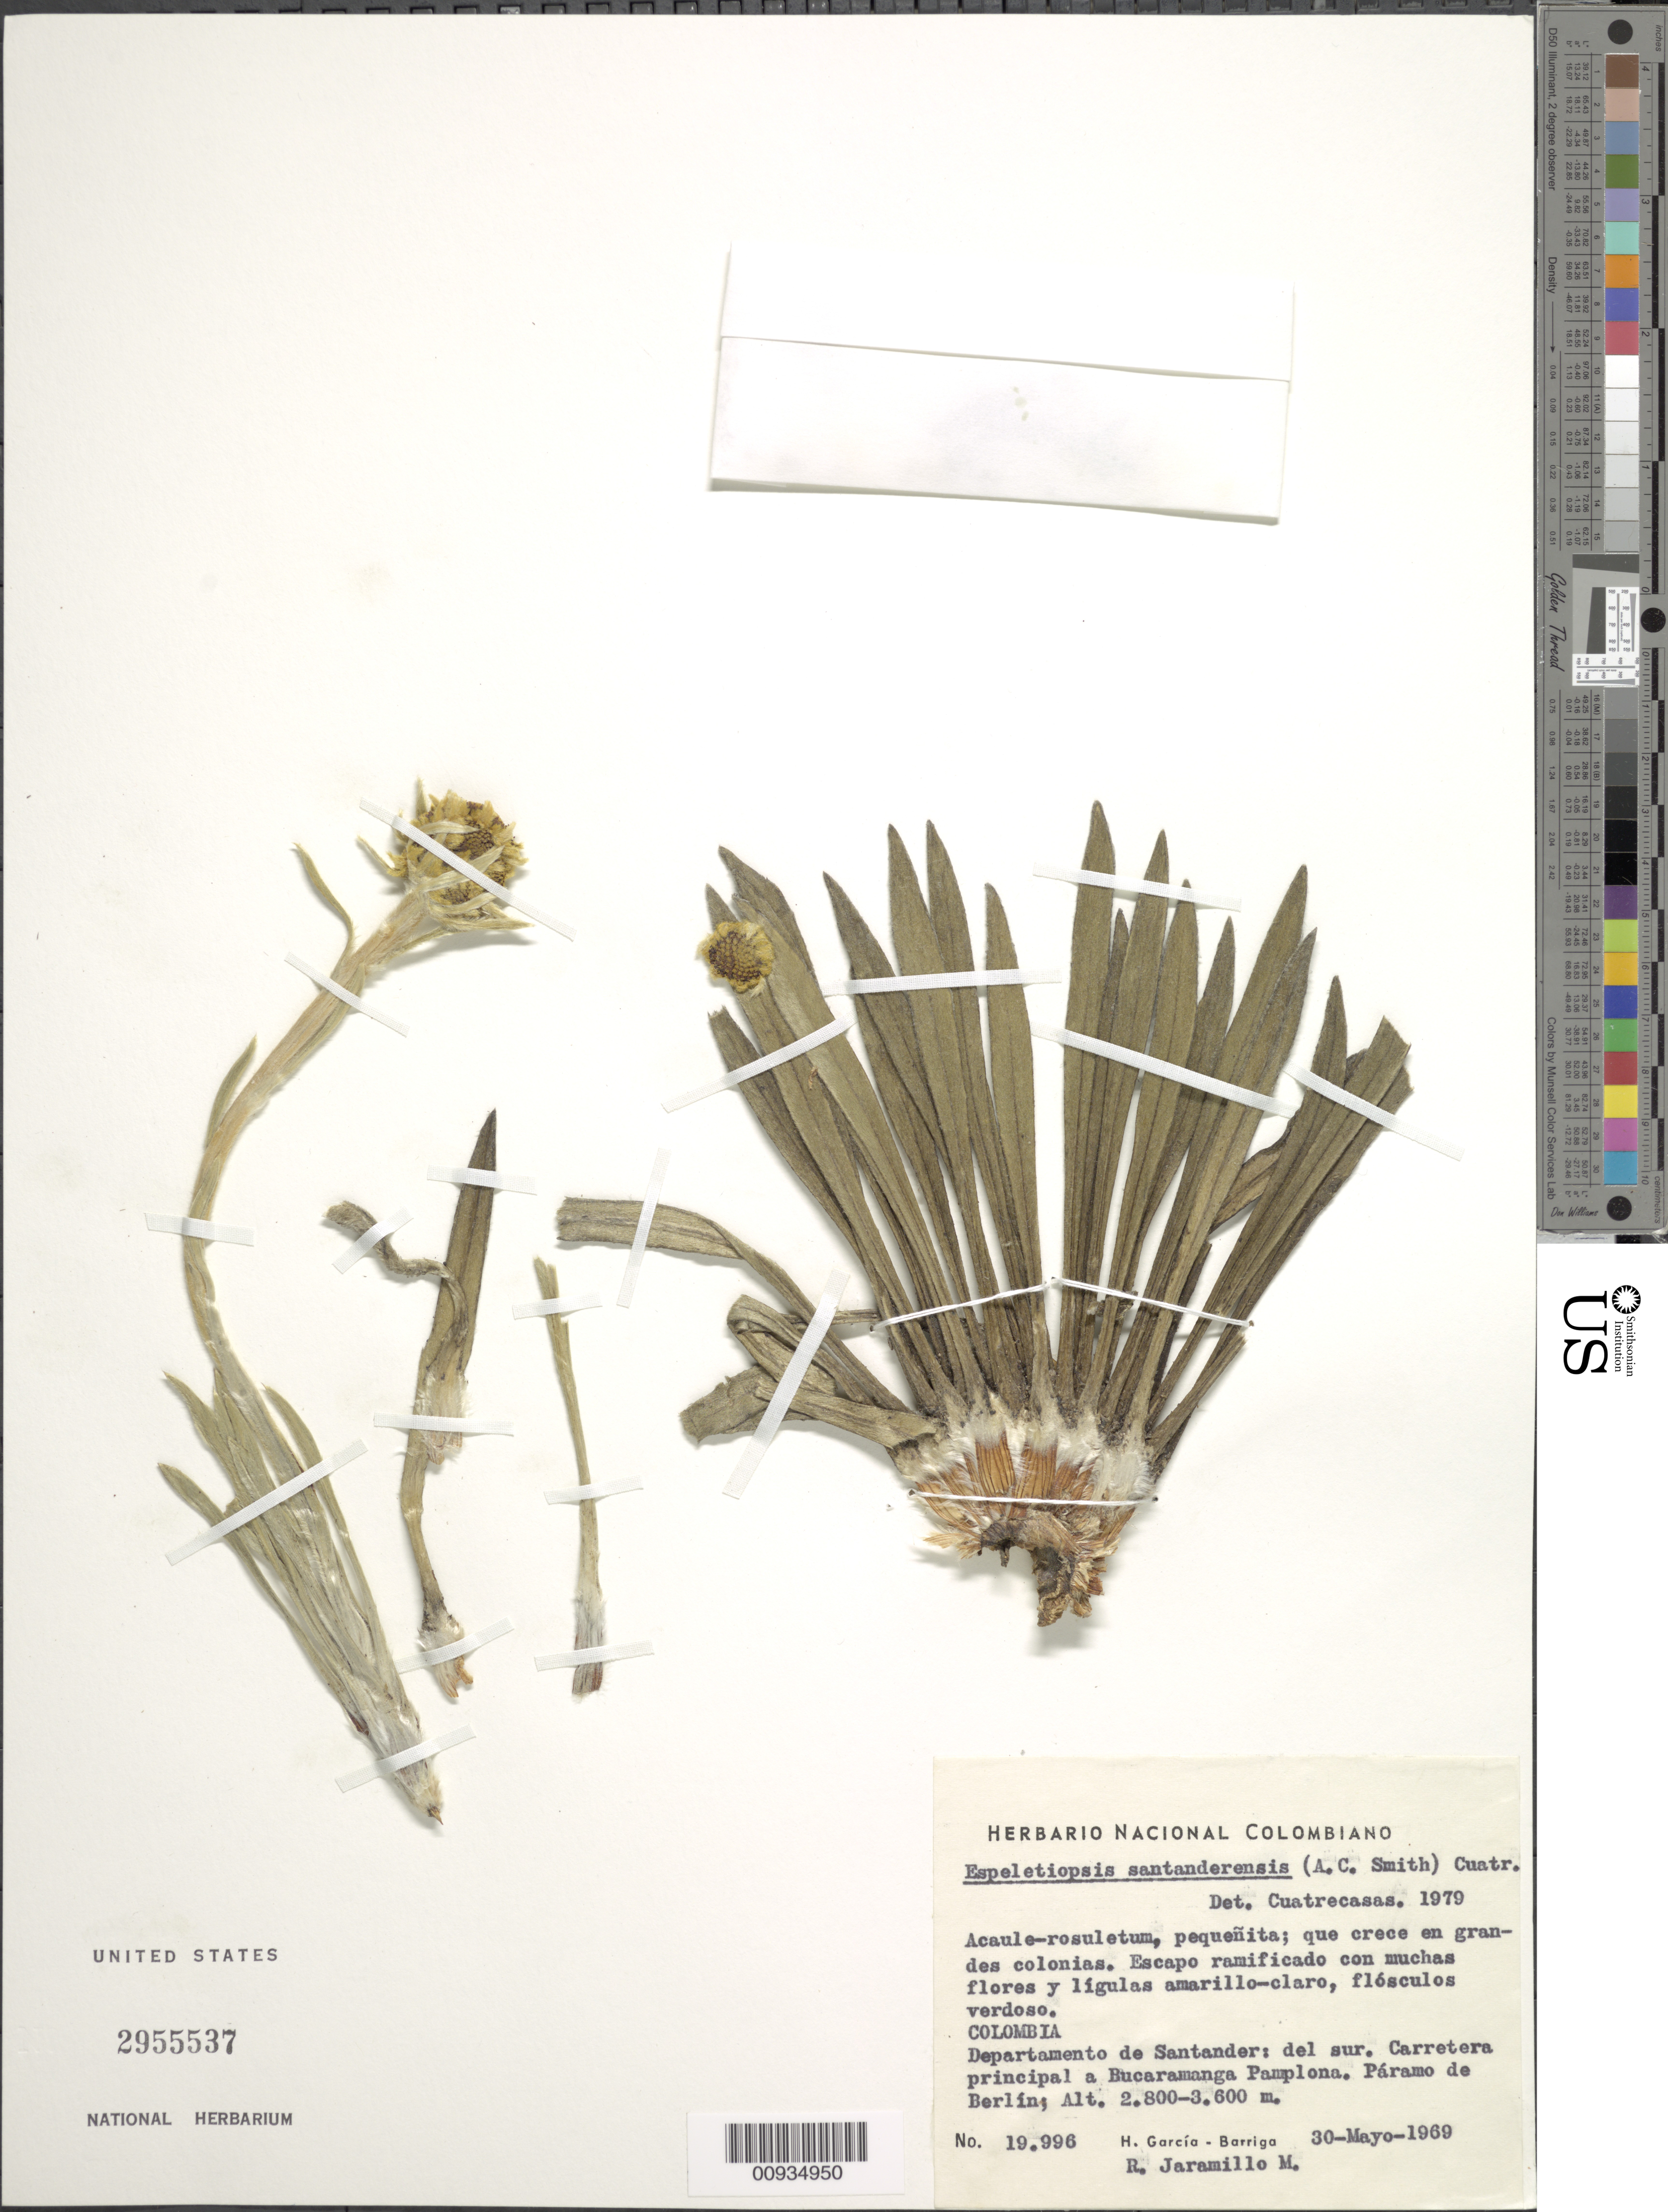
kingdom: Plantae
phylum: Tracheophyta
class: Magnoliopsida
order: Asterales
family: Asteraceae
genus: Espeletiopsis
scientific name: Espeletiopsis santanderensis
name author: (A.C. Sm.) Cuatrec.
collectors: H. García Barriga & R. Jaramillo M.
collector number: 19996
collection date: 1969-05-30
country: Colombia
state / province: Santander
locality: Departamento de Santander, del sur, Carretera principal a Bucaramanga Pamplona, Paramo de Berlin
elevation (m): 2800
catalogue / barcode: US 2955537